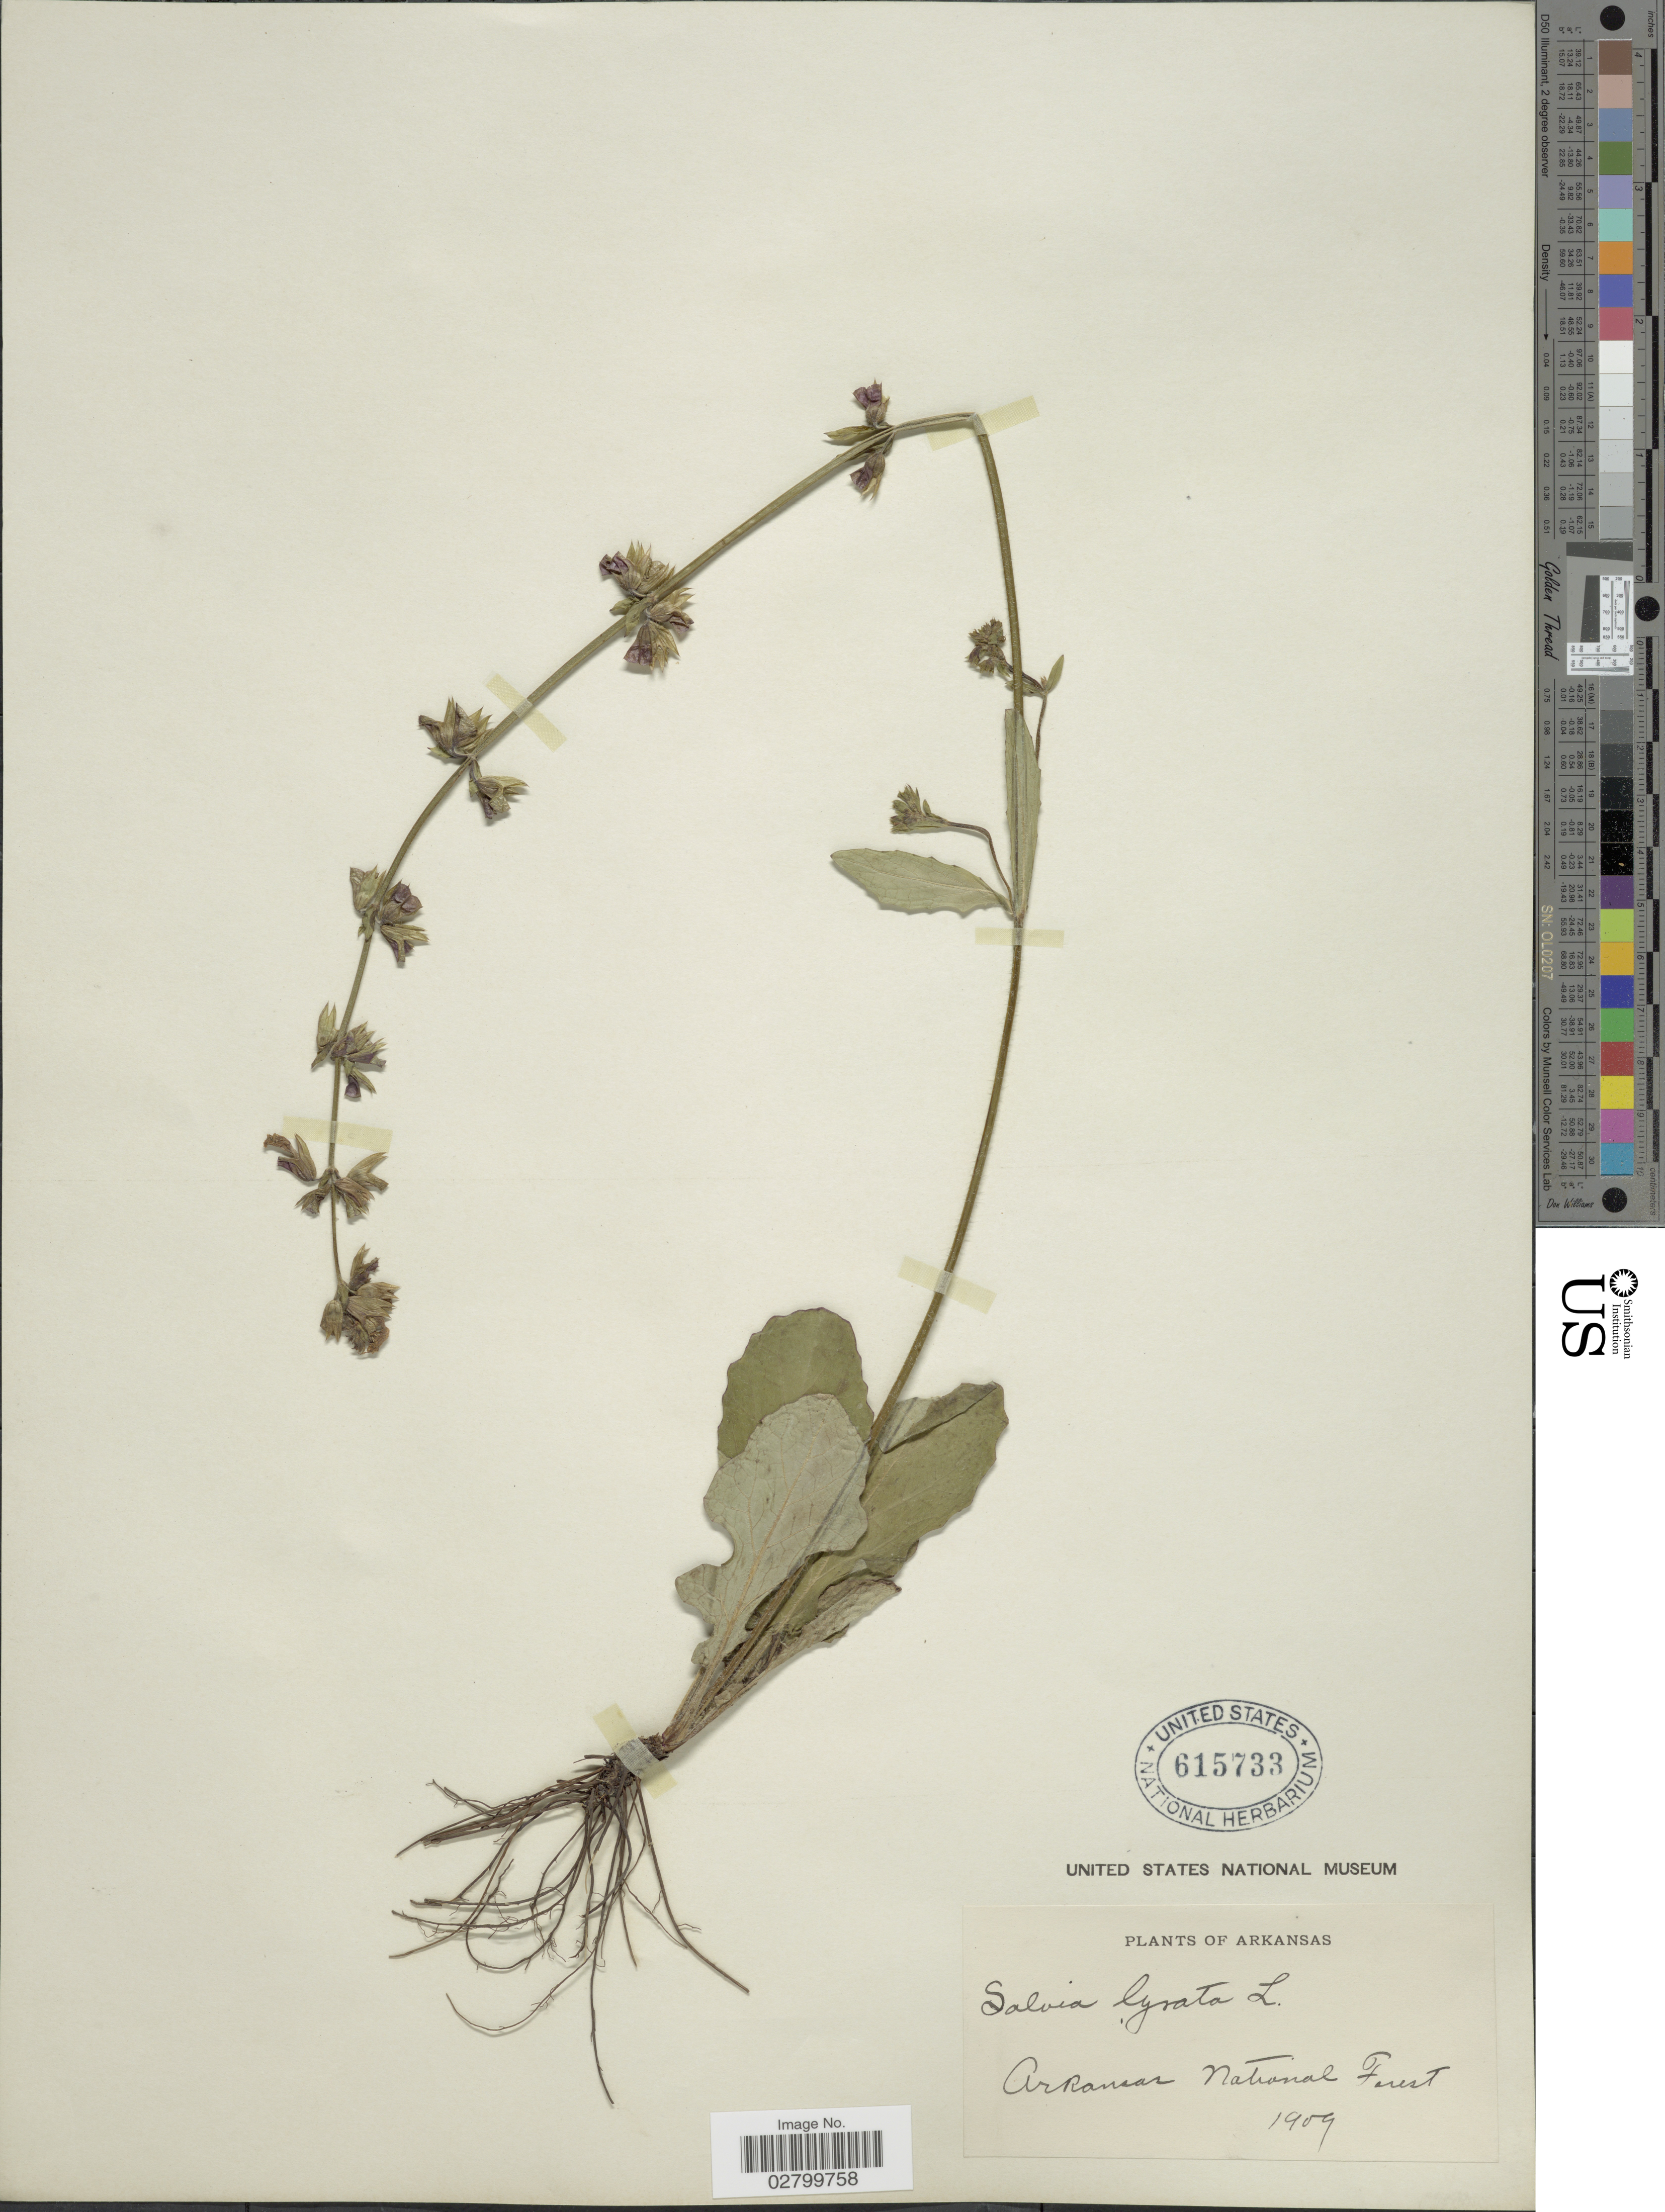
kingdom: Plantae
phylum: Tracheophyta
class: Magnoliopsida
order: Lamiales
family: Lamiaceae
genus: Salvia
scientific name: Salvia lyrata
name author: L.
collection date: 1909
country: United States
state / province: Arkansas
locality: Arkansas National Forest.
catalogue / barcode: US 615733